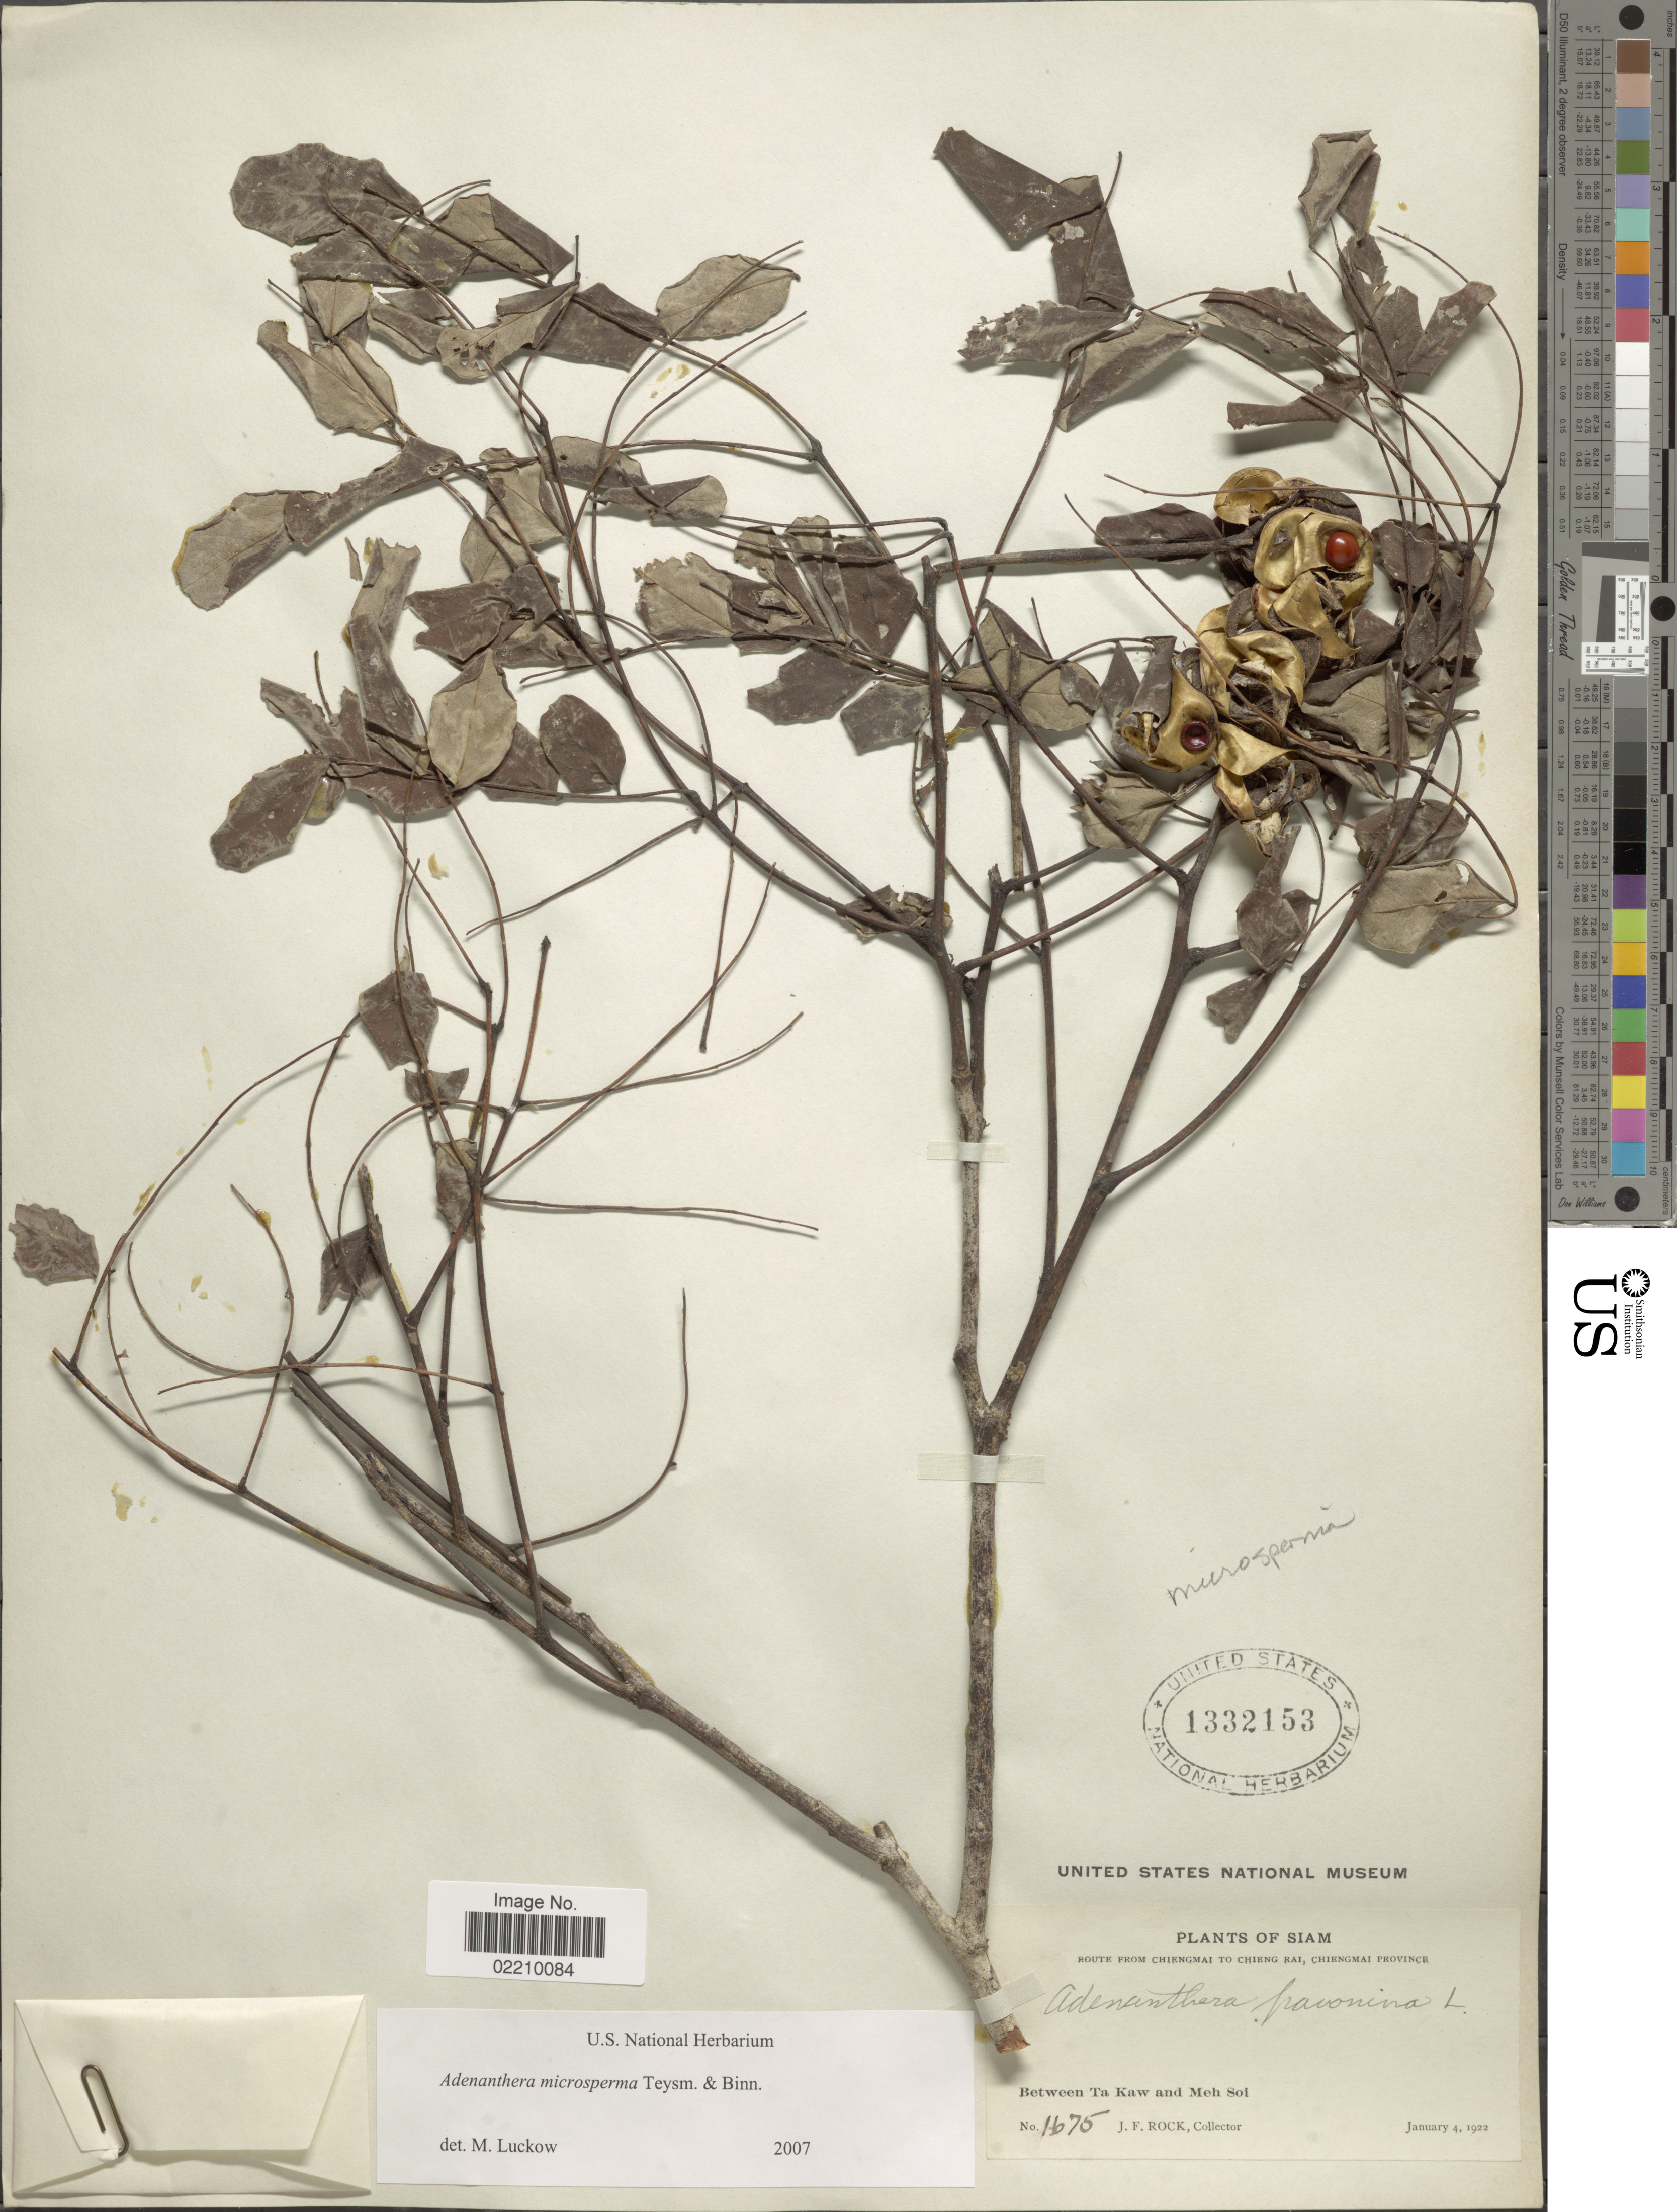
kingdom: Plantae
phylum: Tracheophyta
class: Magnoliopsida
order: Fabales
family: Fabaceae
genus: Adenanthera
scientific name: Adenanthera microsperma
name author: Teysm. & Binn.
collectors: J. Rock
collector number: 1675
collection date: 1922-01-04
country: Thailand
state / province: Chiang Mai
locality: Route from Chiengmai to Chieng Rai, ChiengMai Province, Between Ta Kaw and Meh Soi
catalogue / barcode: US 1332153